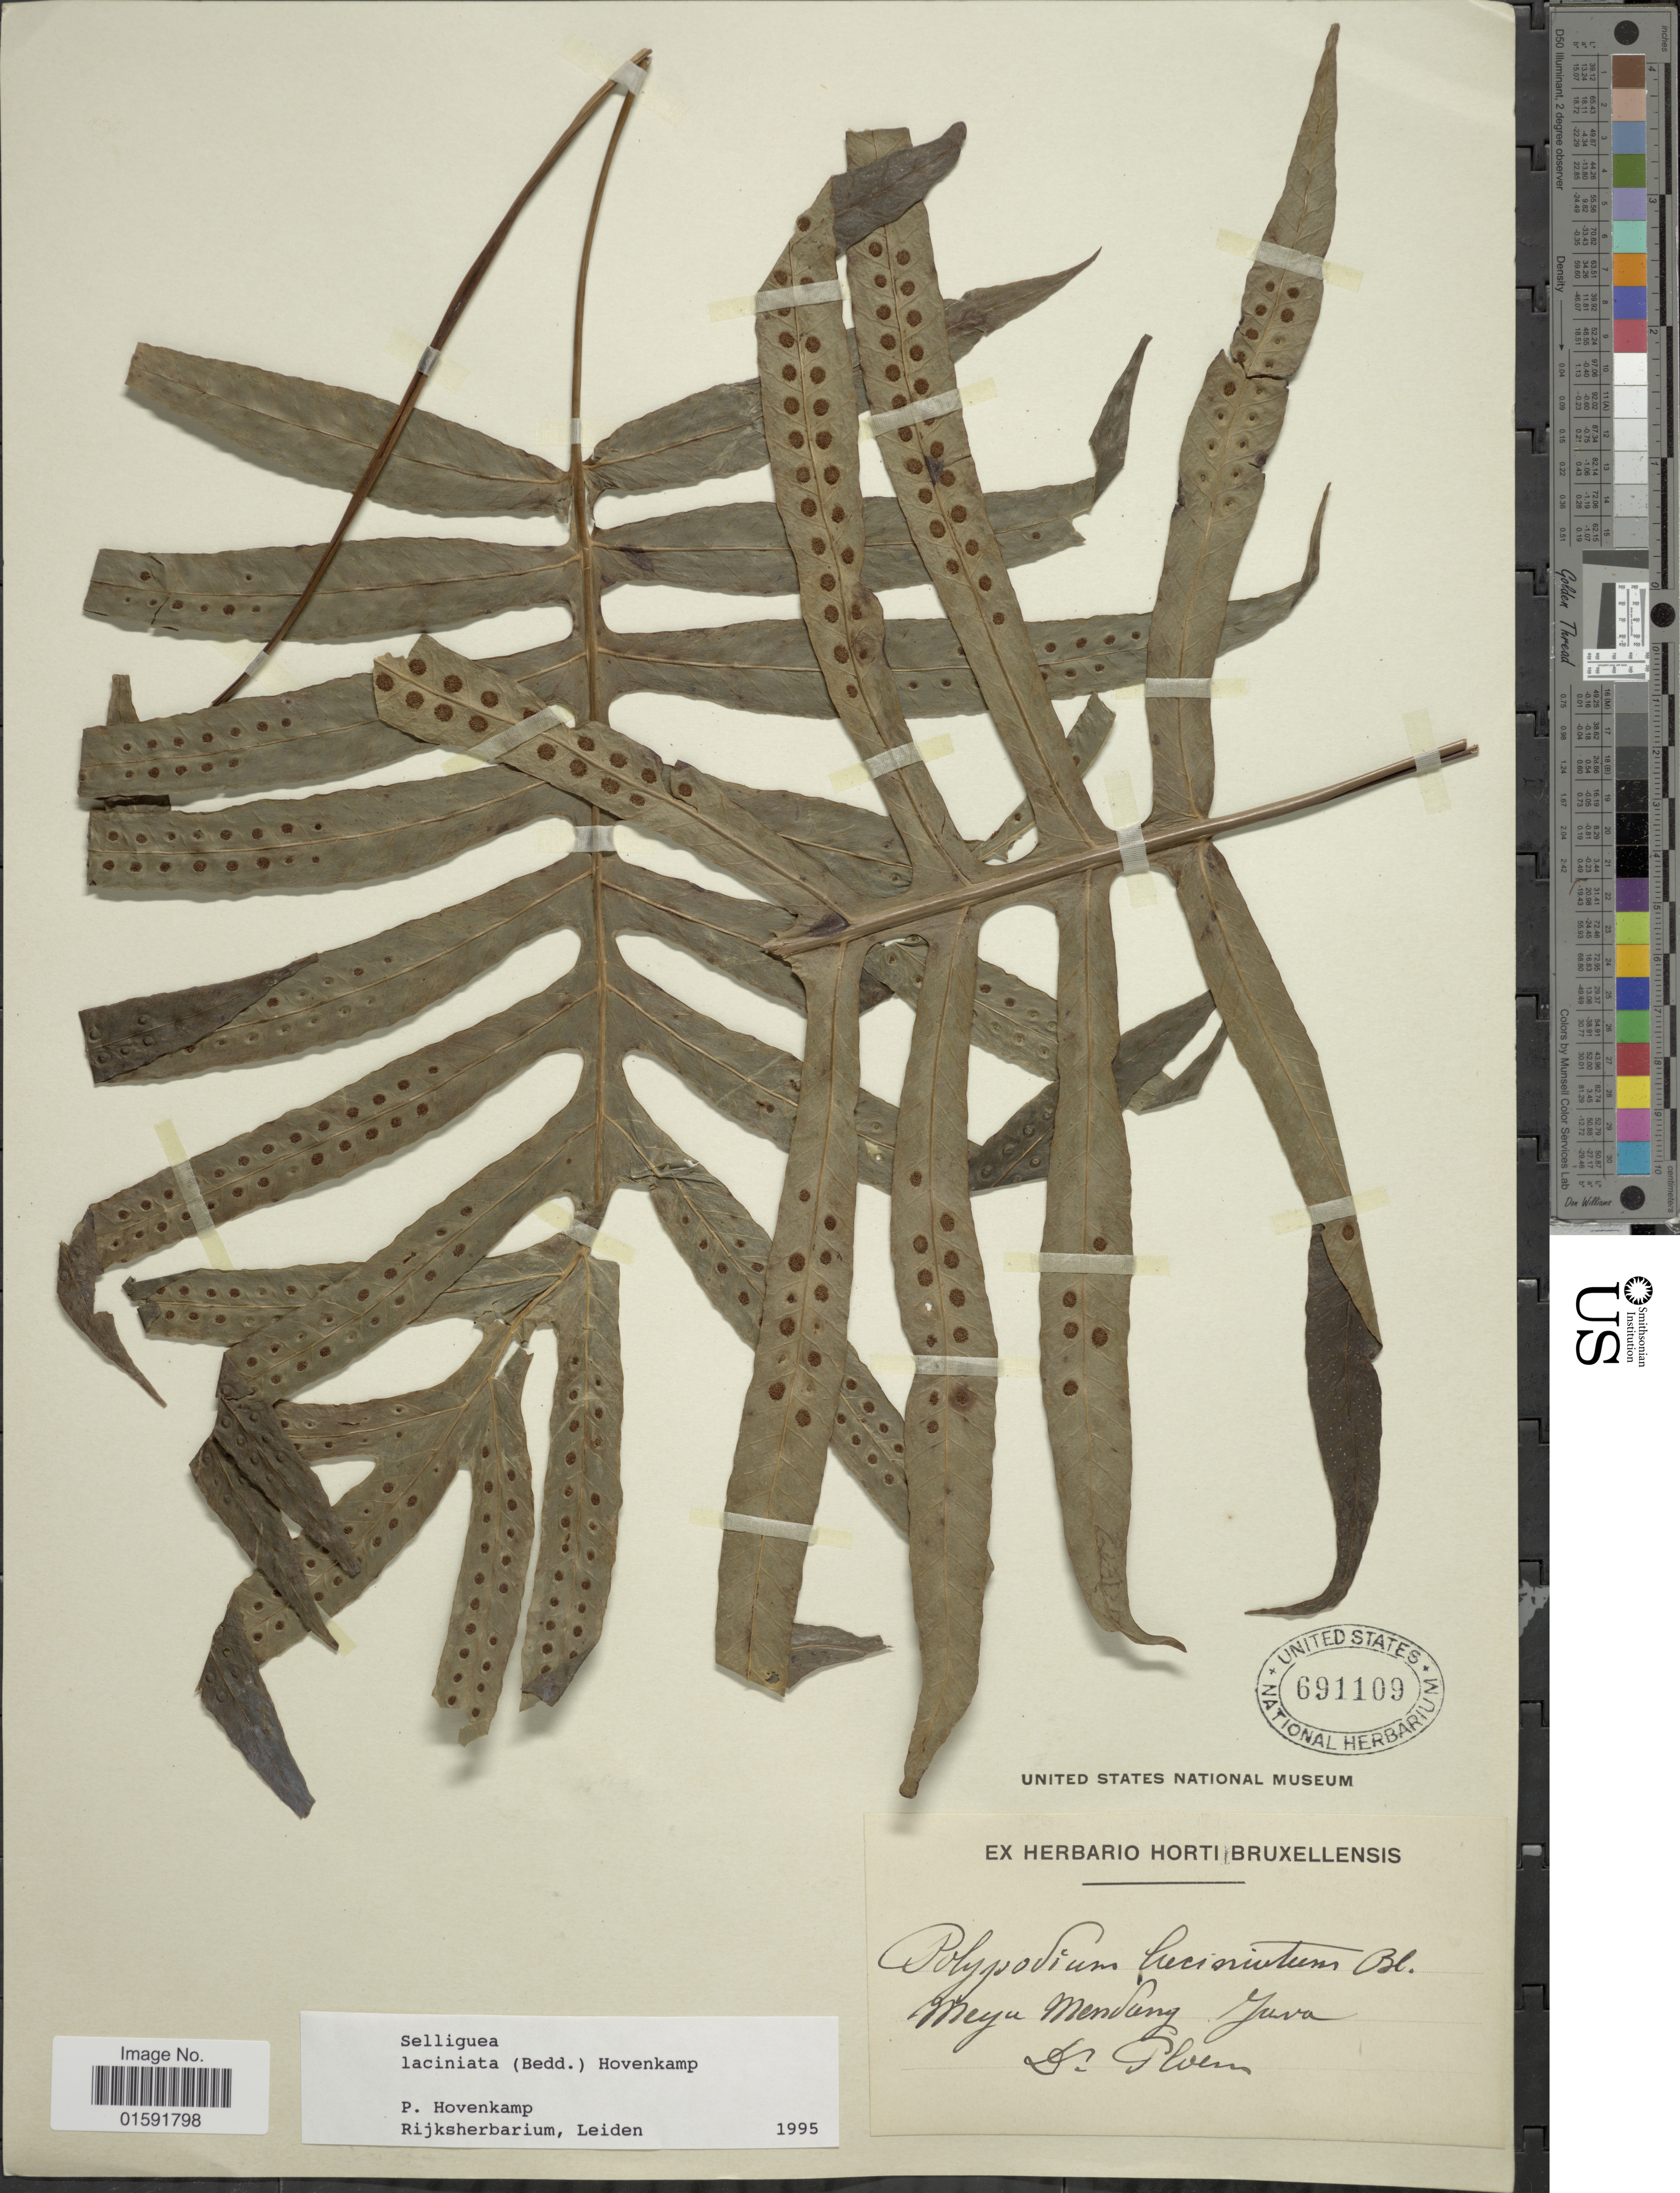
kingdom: Plantae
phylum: Tracheophyta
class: Polypodiopsida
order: Polypodiales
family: Polypodiaceae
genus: Selliguea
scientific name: Selliguea laciniata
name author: (C. Presl) Hovenkamp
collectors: -. Ploem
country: Indonesia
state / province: Java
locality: Meya, Mendang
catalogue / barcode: US 691109